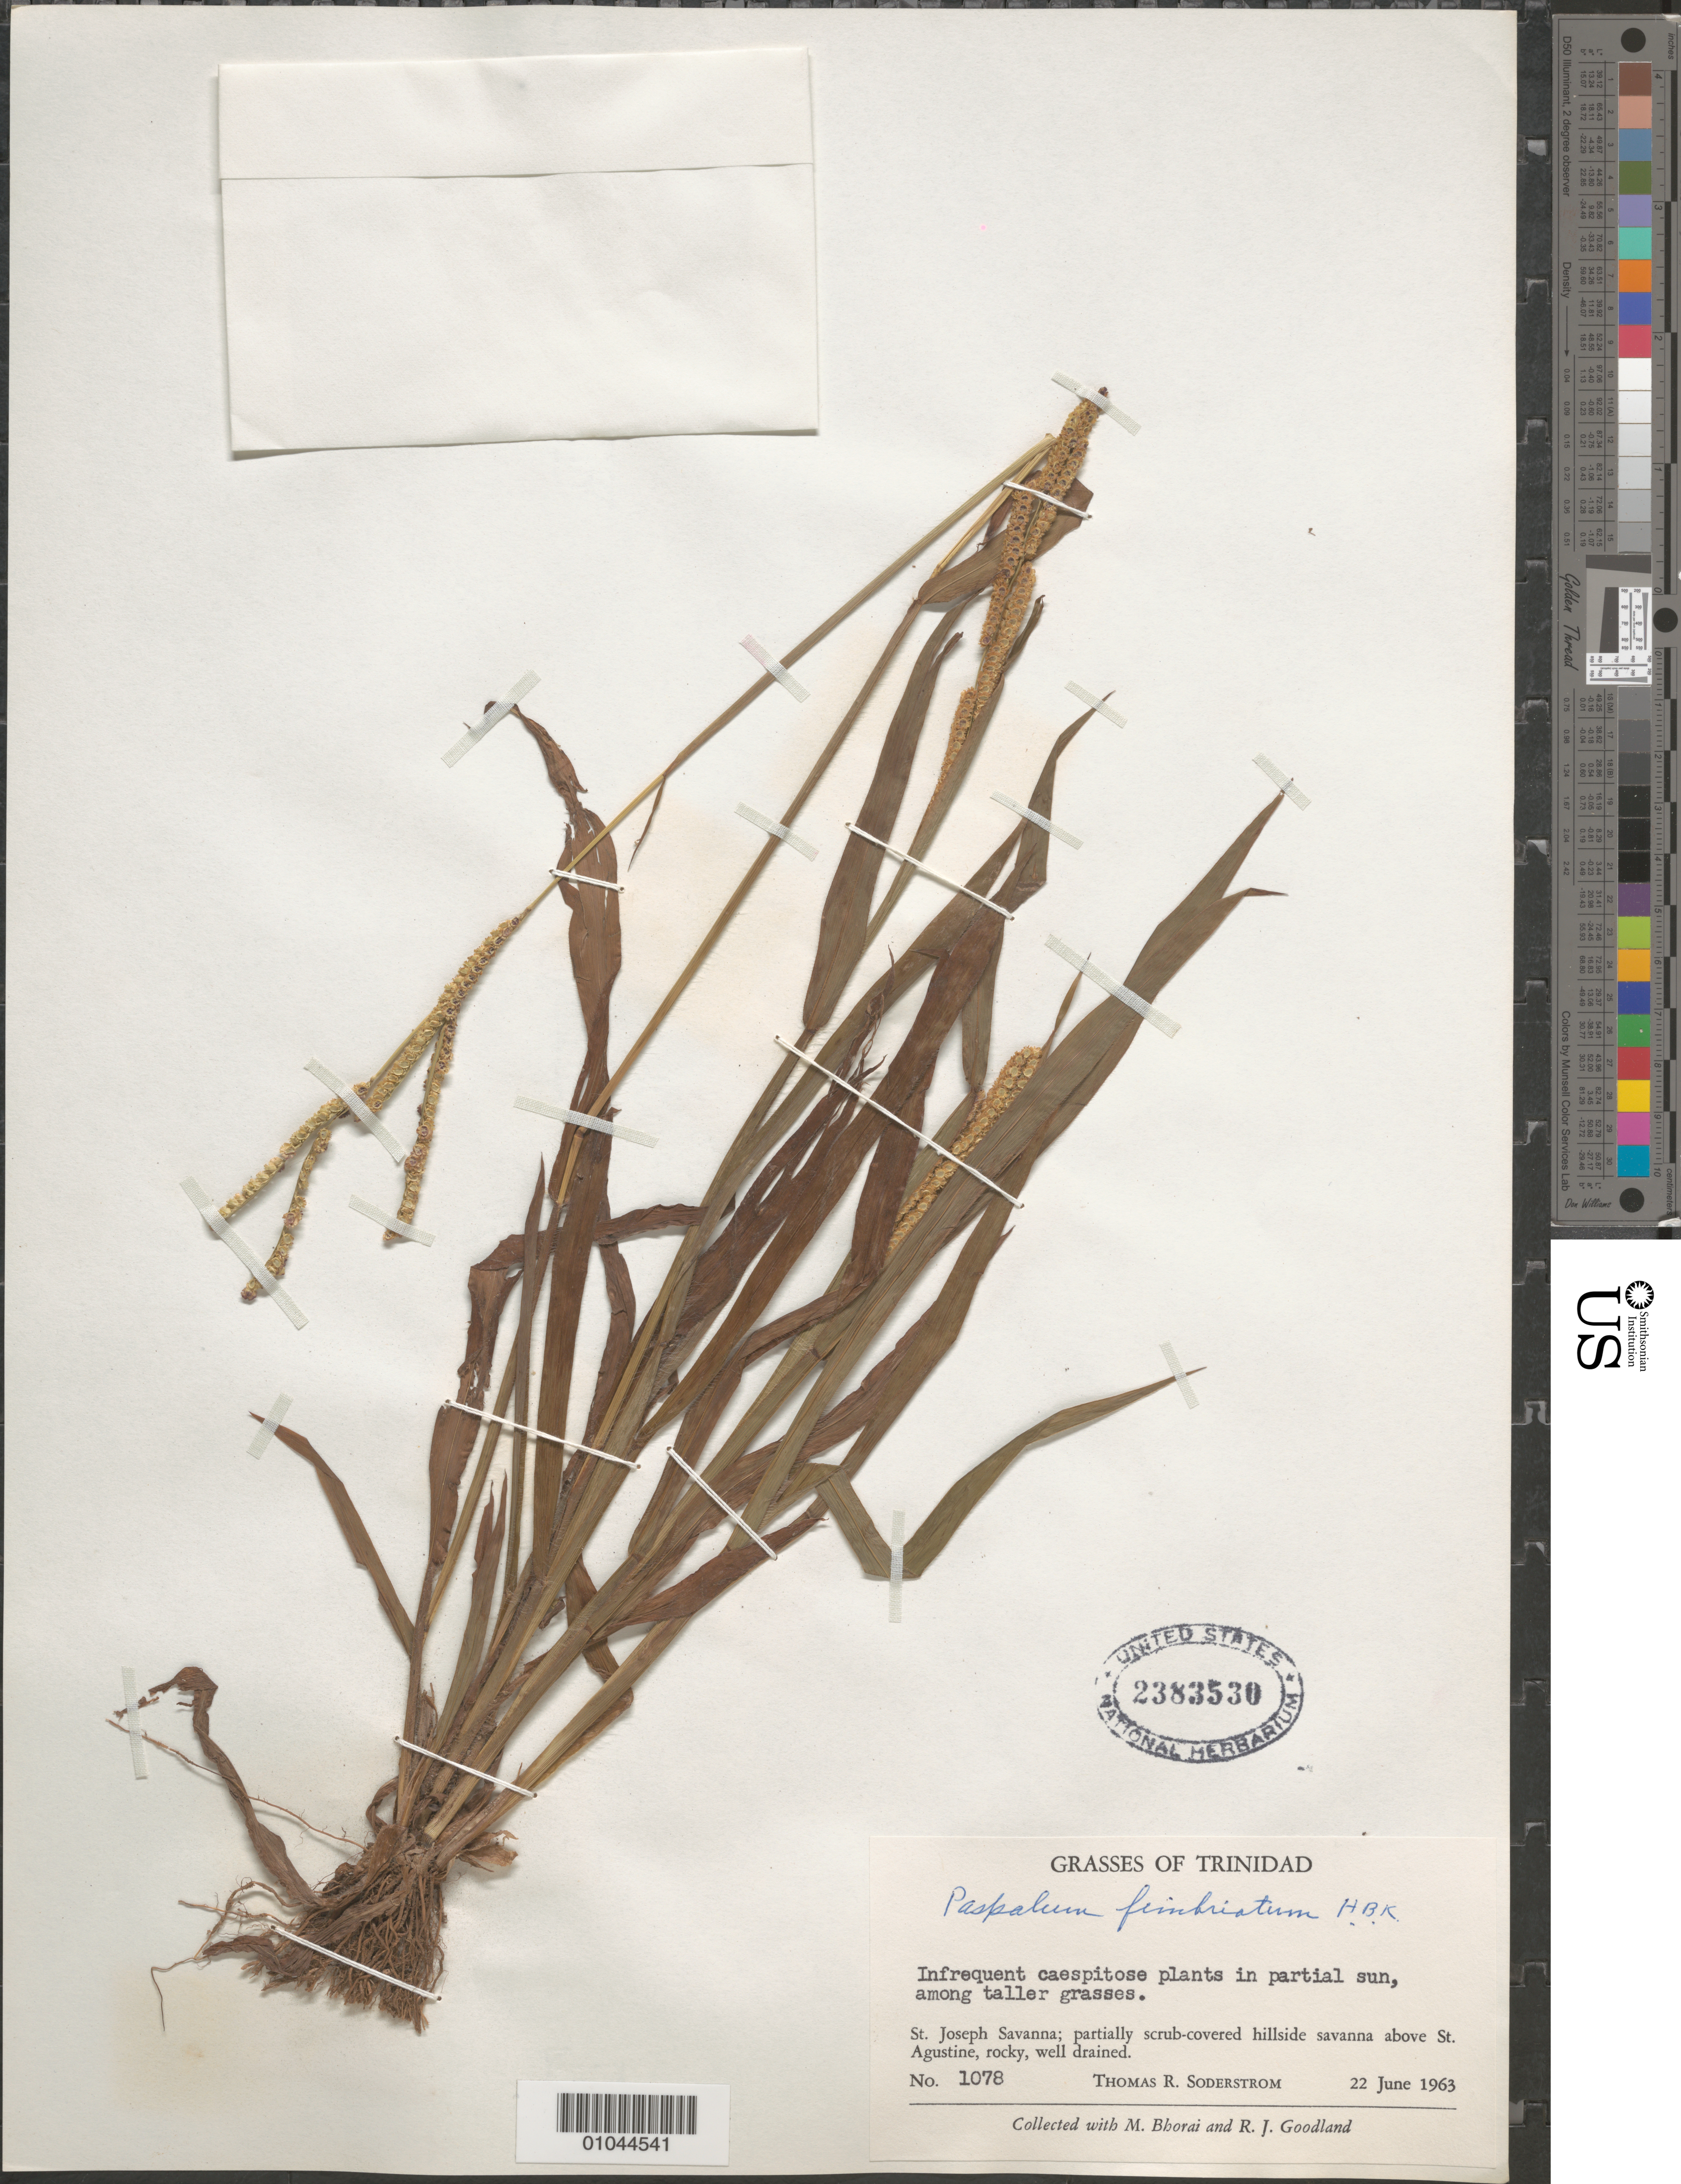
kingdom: Plantae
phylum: Tracheophyta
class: Liliopsida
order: Poales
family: Poaceae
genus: Paspalum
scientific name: Paspalum fimbriatum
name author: Kunth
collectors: T. R. Soderstrom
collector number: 1078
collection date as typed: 22 Jun 1963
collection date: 1963-06-22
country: Trinidad and Tobago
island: Trinidad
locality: St. Joseph Savanna, above St. Augustine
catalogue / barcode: US 2383530